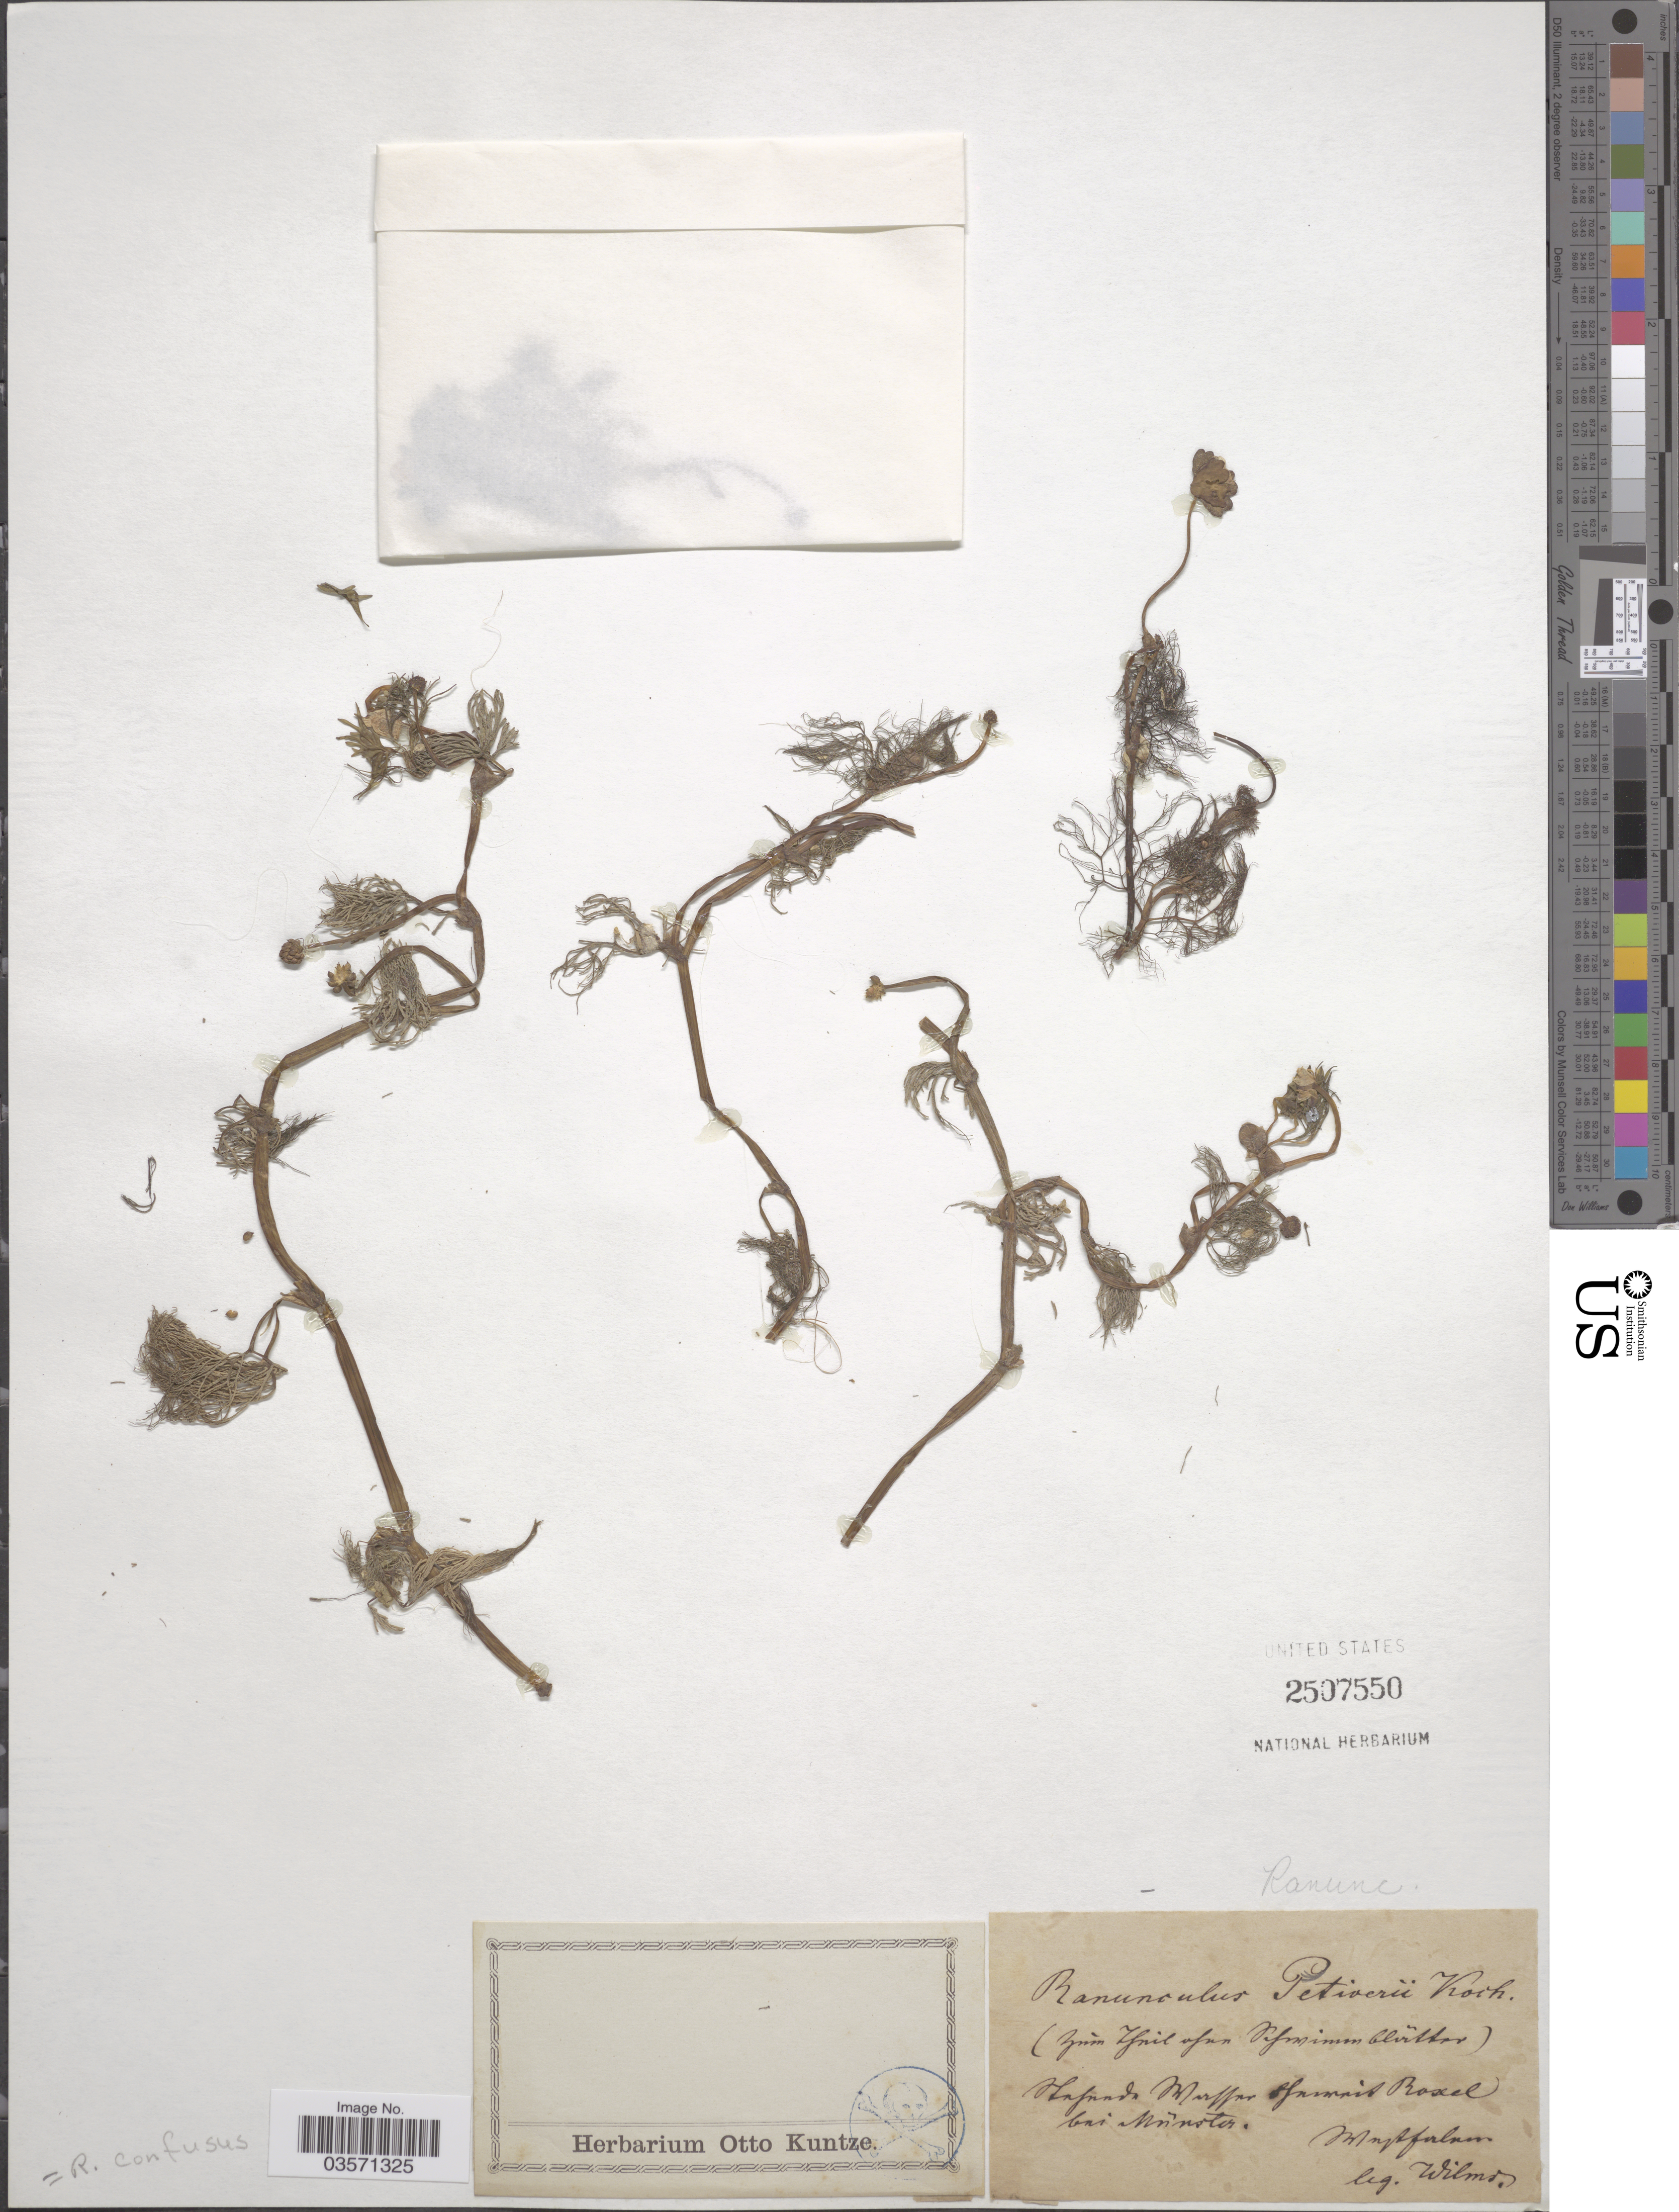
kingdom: Plantae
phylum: Tracheophyta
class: Magnoliopsida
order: Ranunculales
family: Ranunculaceae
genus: Ranunculus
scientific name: Ranunculus dubius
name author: Freyn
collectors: Wilms.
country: Germany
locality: Slafunds Murfar ofumnis Boxel bei Mũnster. [interpreted]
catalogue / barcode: US 2507550